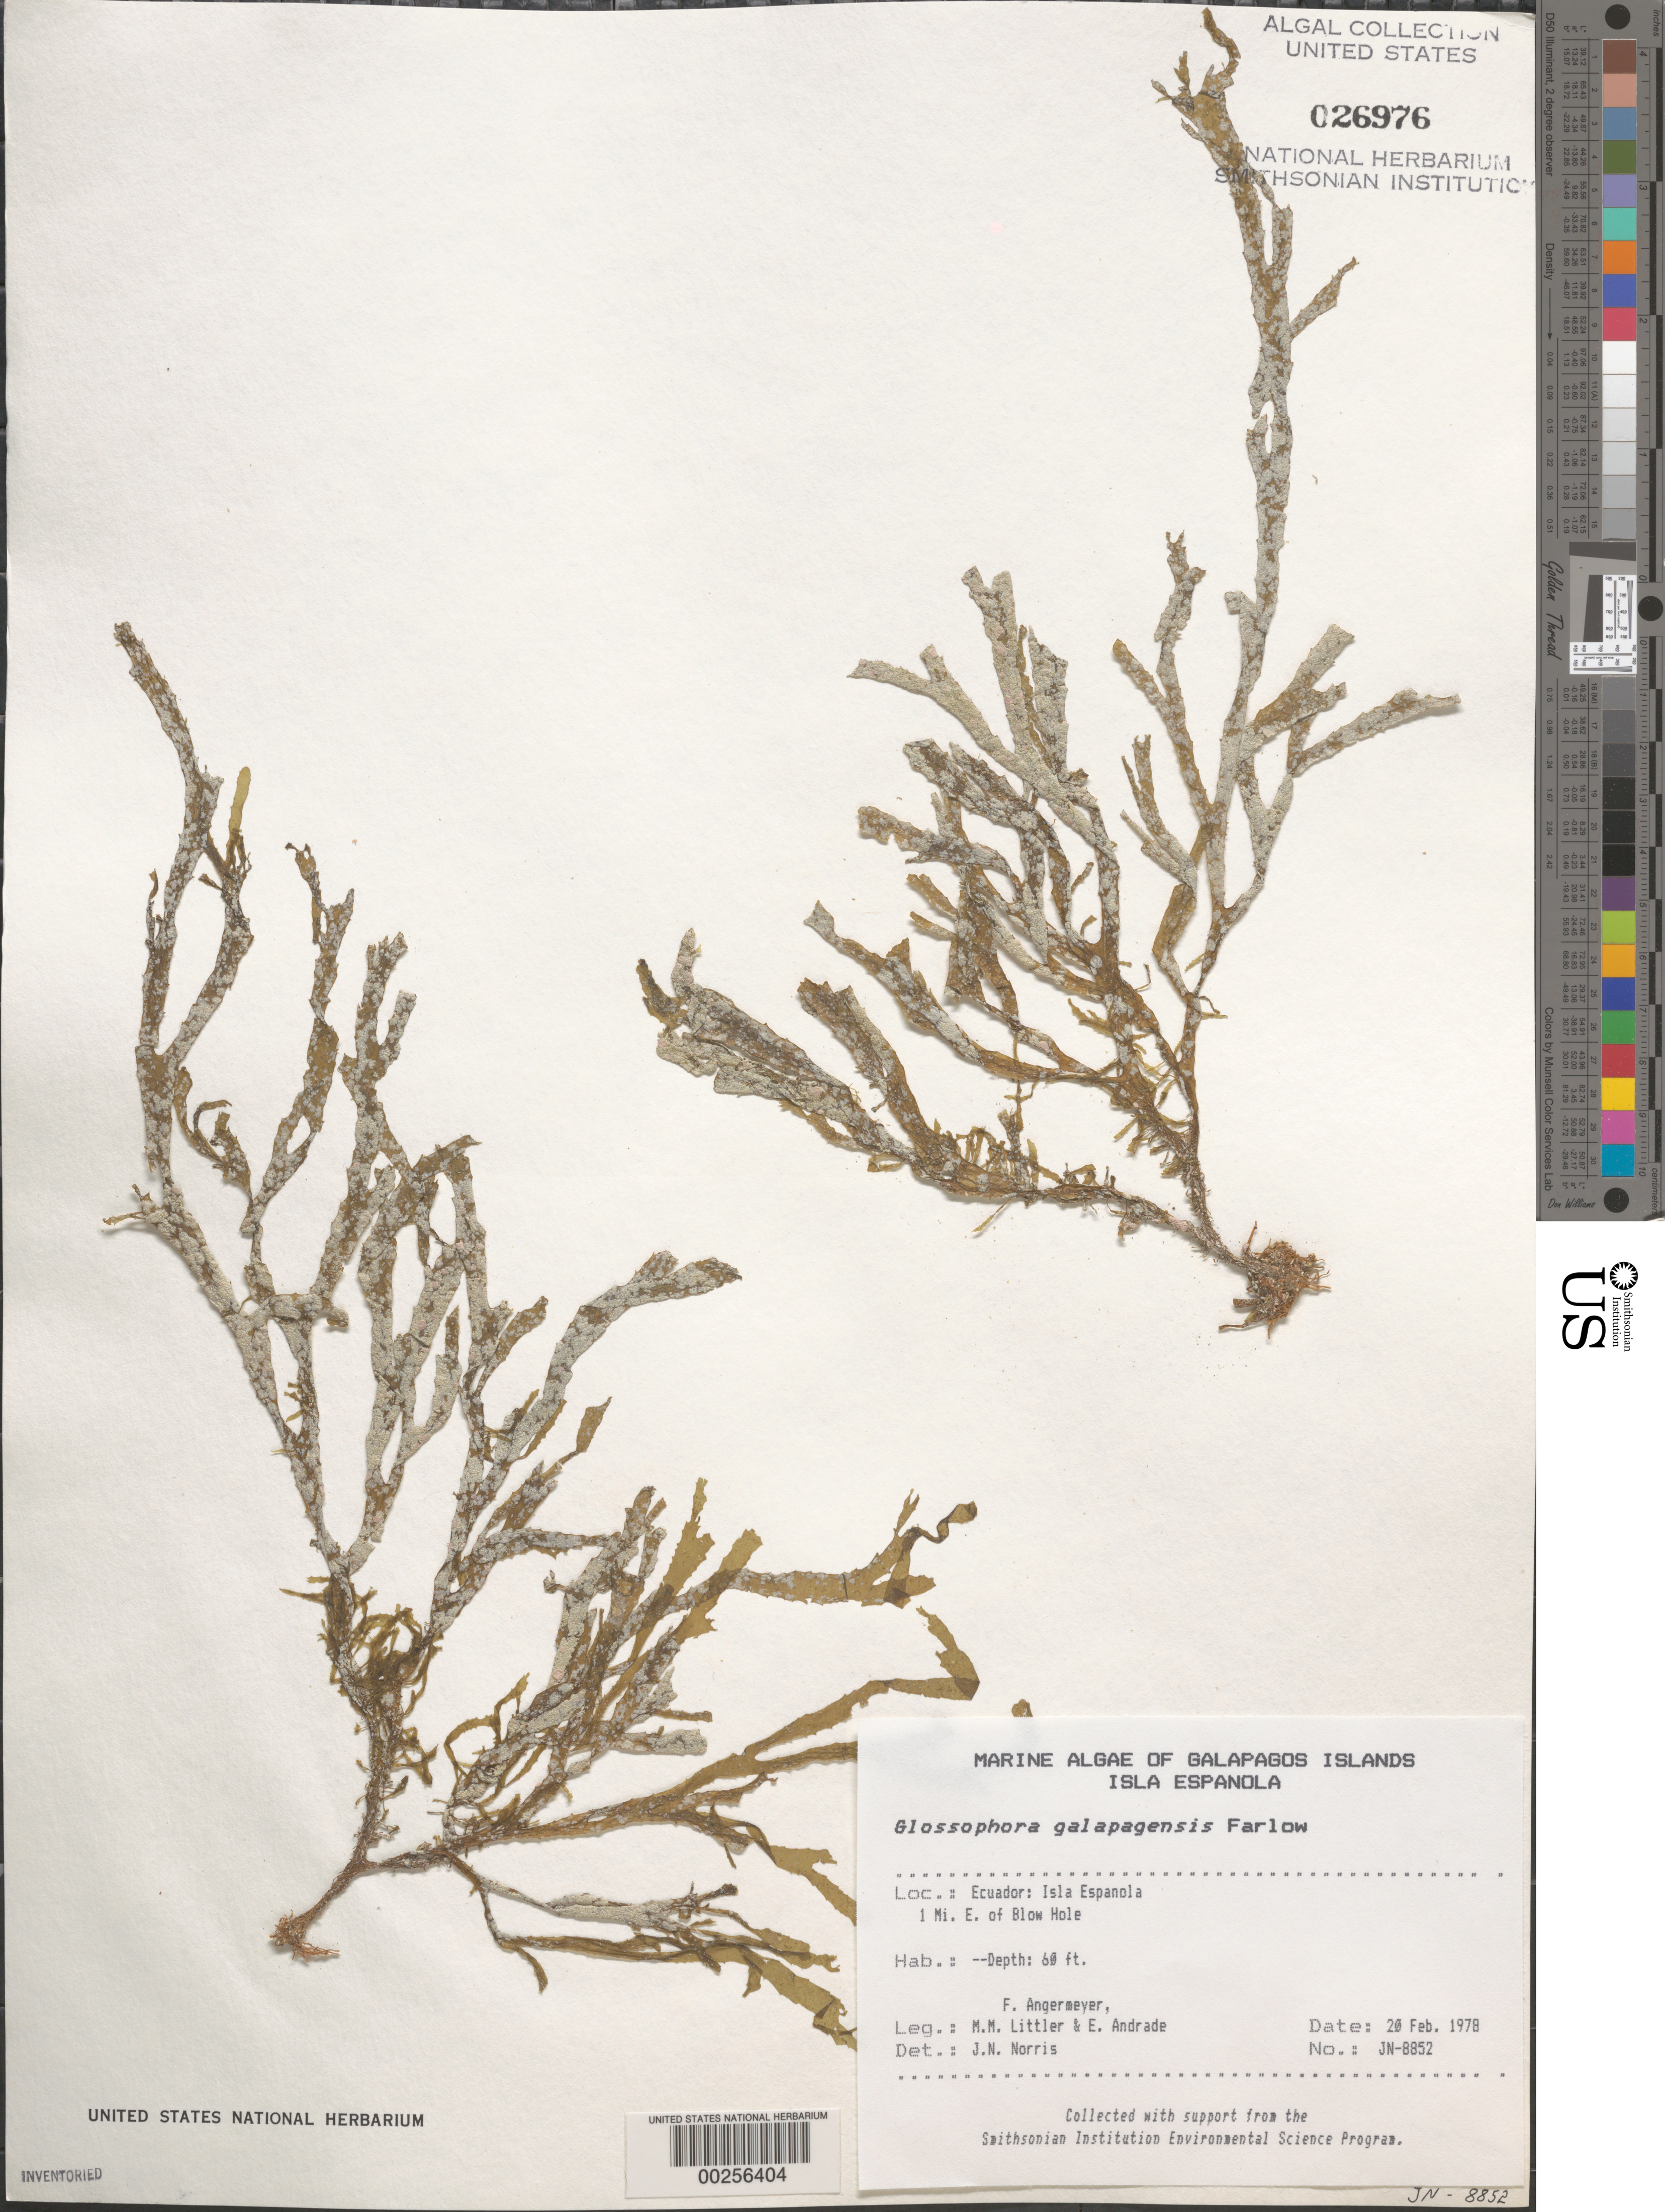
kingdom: Chromista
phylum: Ochrophyta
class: Phaeophyceae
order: Dictyotales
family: Dictyotaceae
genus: Dictyota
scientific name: Dictyota galapagensis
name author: (Farl.) De Clerck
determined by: Algae name updating Project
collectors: F. Angermeyer, M. M. Littler & E. Andrade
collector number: Jn-8852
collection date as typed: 20 Feb 1978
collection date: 1978-02-20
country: Ecuador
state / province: Colón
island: Española [Hood]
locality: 1 mile E of Blow Hole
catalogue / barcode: US 26976